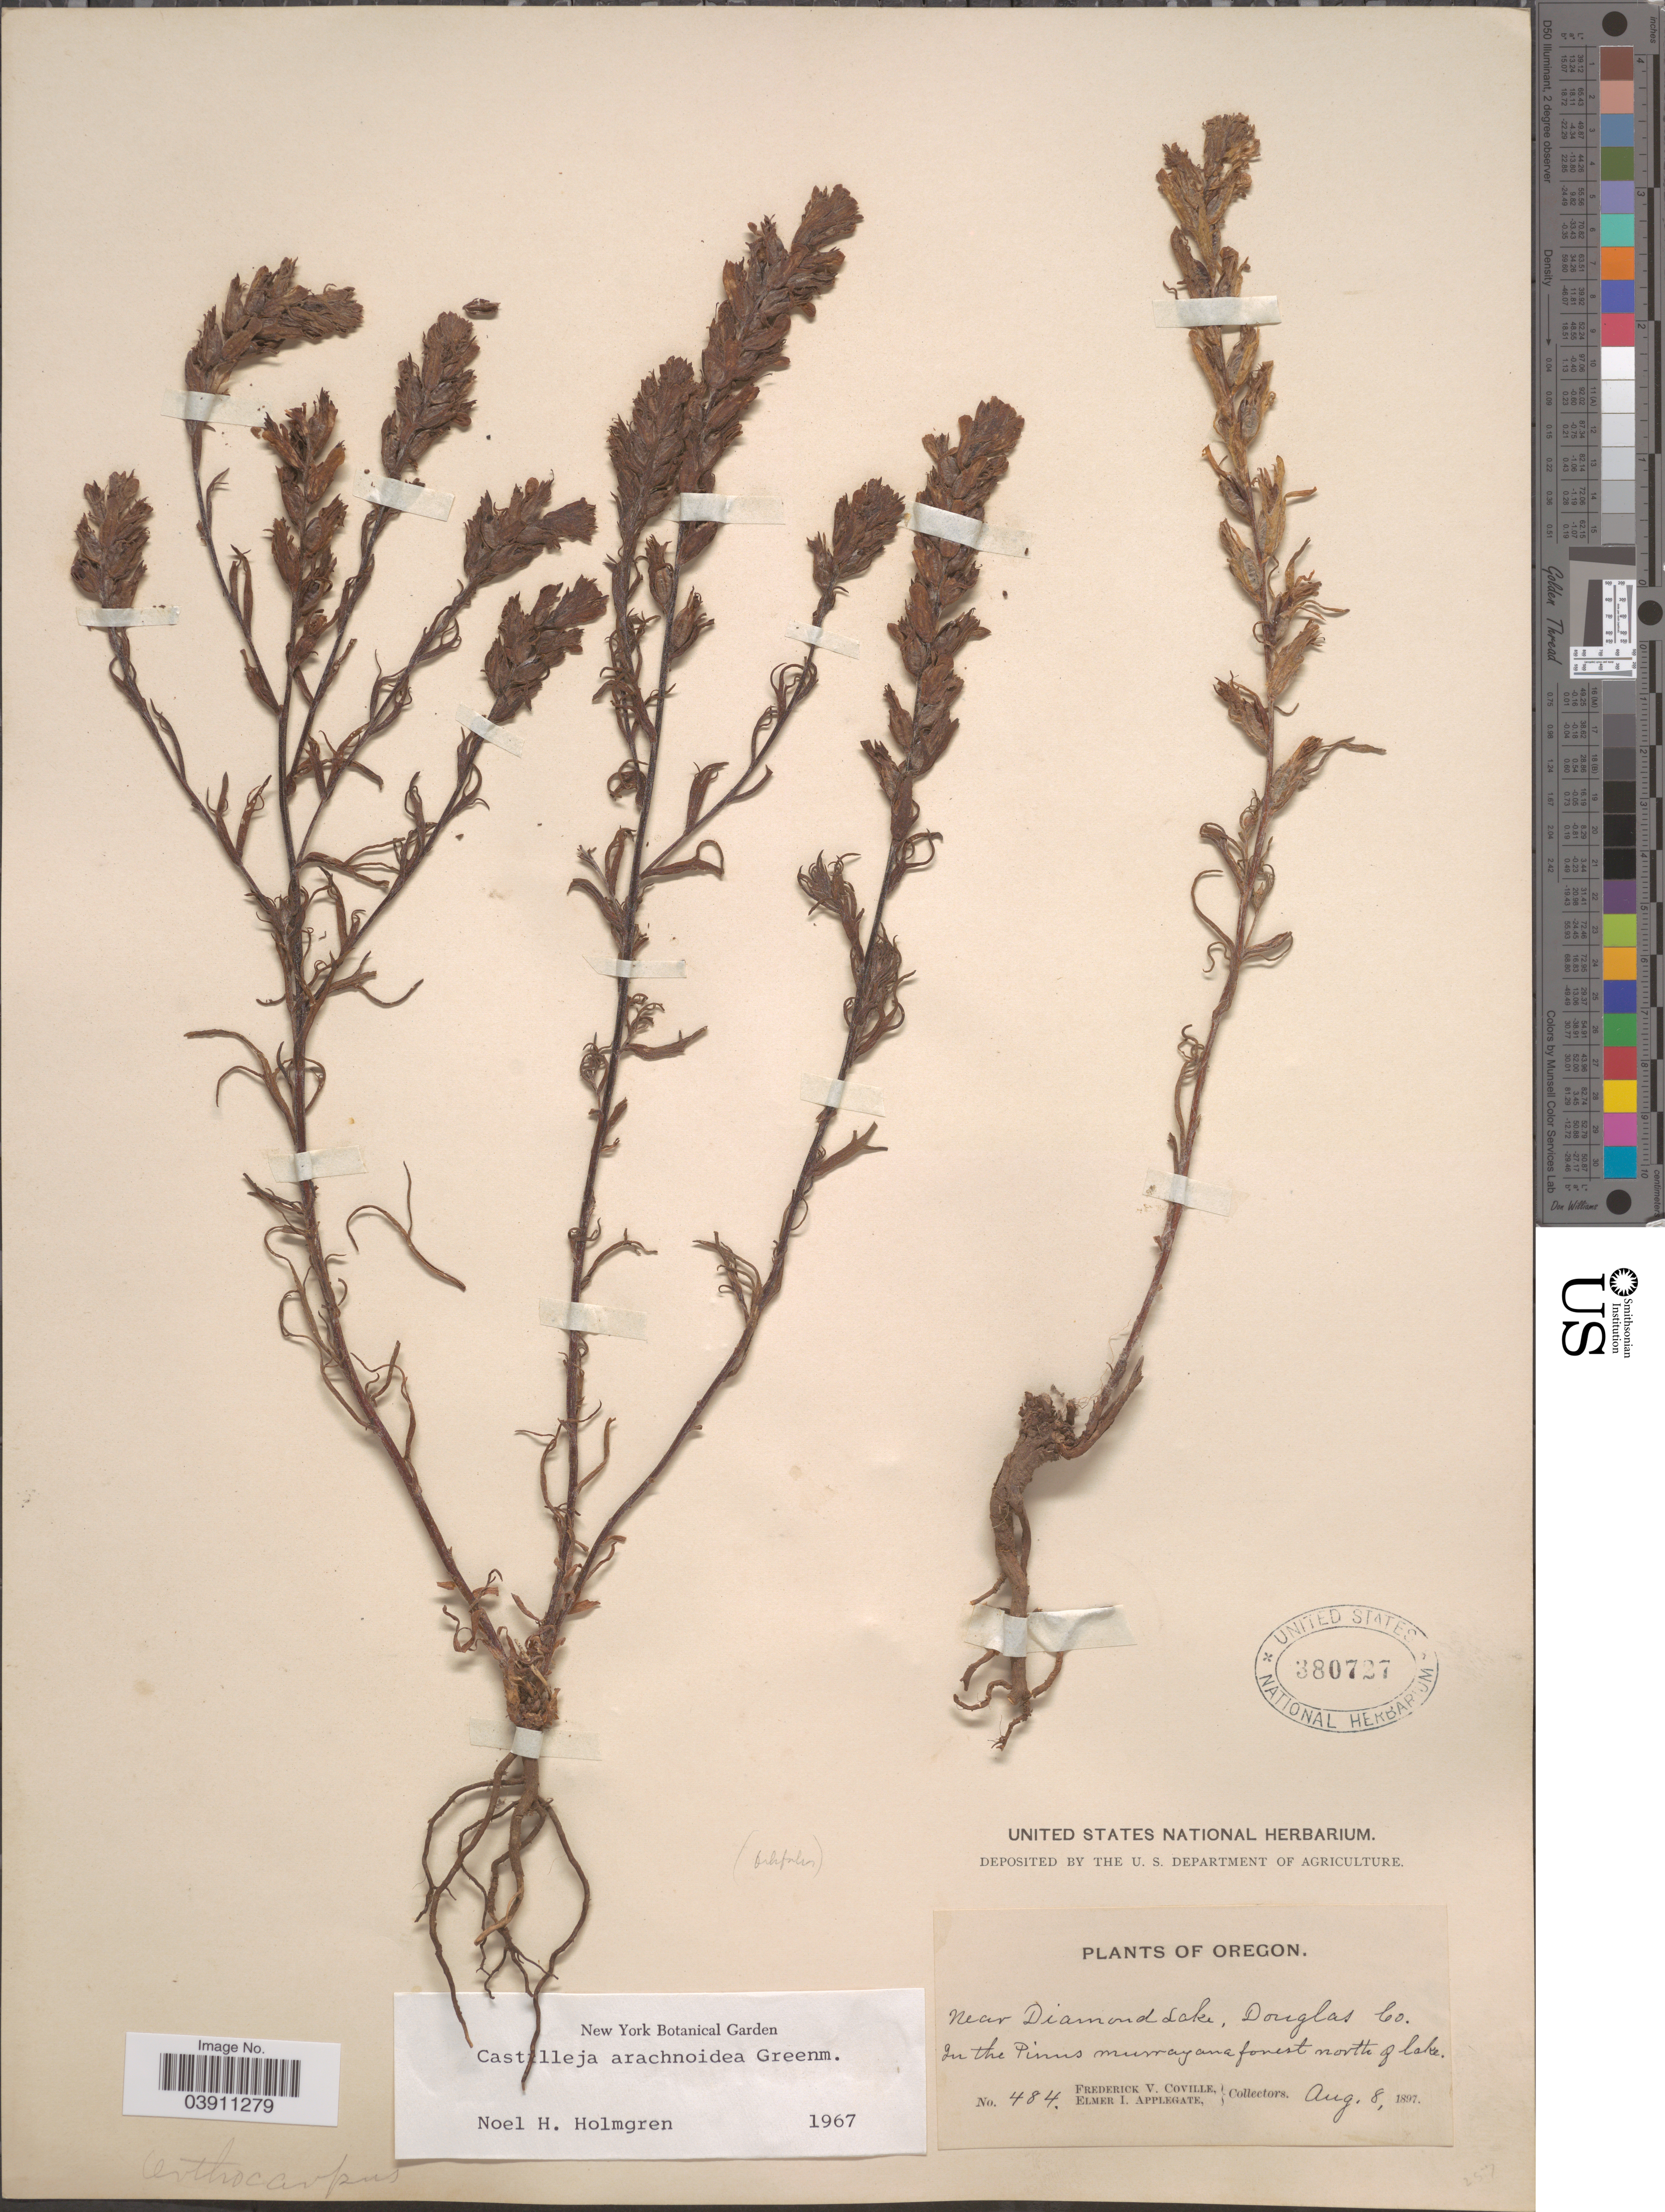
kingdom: Plantae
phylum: Tracheophyta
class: Magnoliopsida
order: Lamiales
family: Orobanchaceae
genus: Castilleja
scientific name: Castilleja arachnoidea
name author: Greenm.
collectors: F. V. Coville & E. I. Applegate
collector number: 484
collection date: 1897-08-08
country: United States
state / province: Oregon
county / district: Douglas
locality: Near Diamond Lake, Douglas Co. In the Pinus murrayana forest north of lake.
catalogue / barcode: US 380727